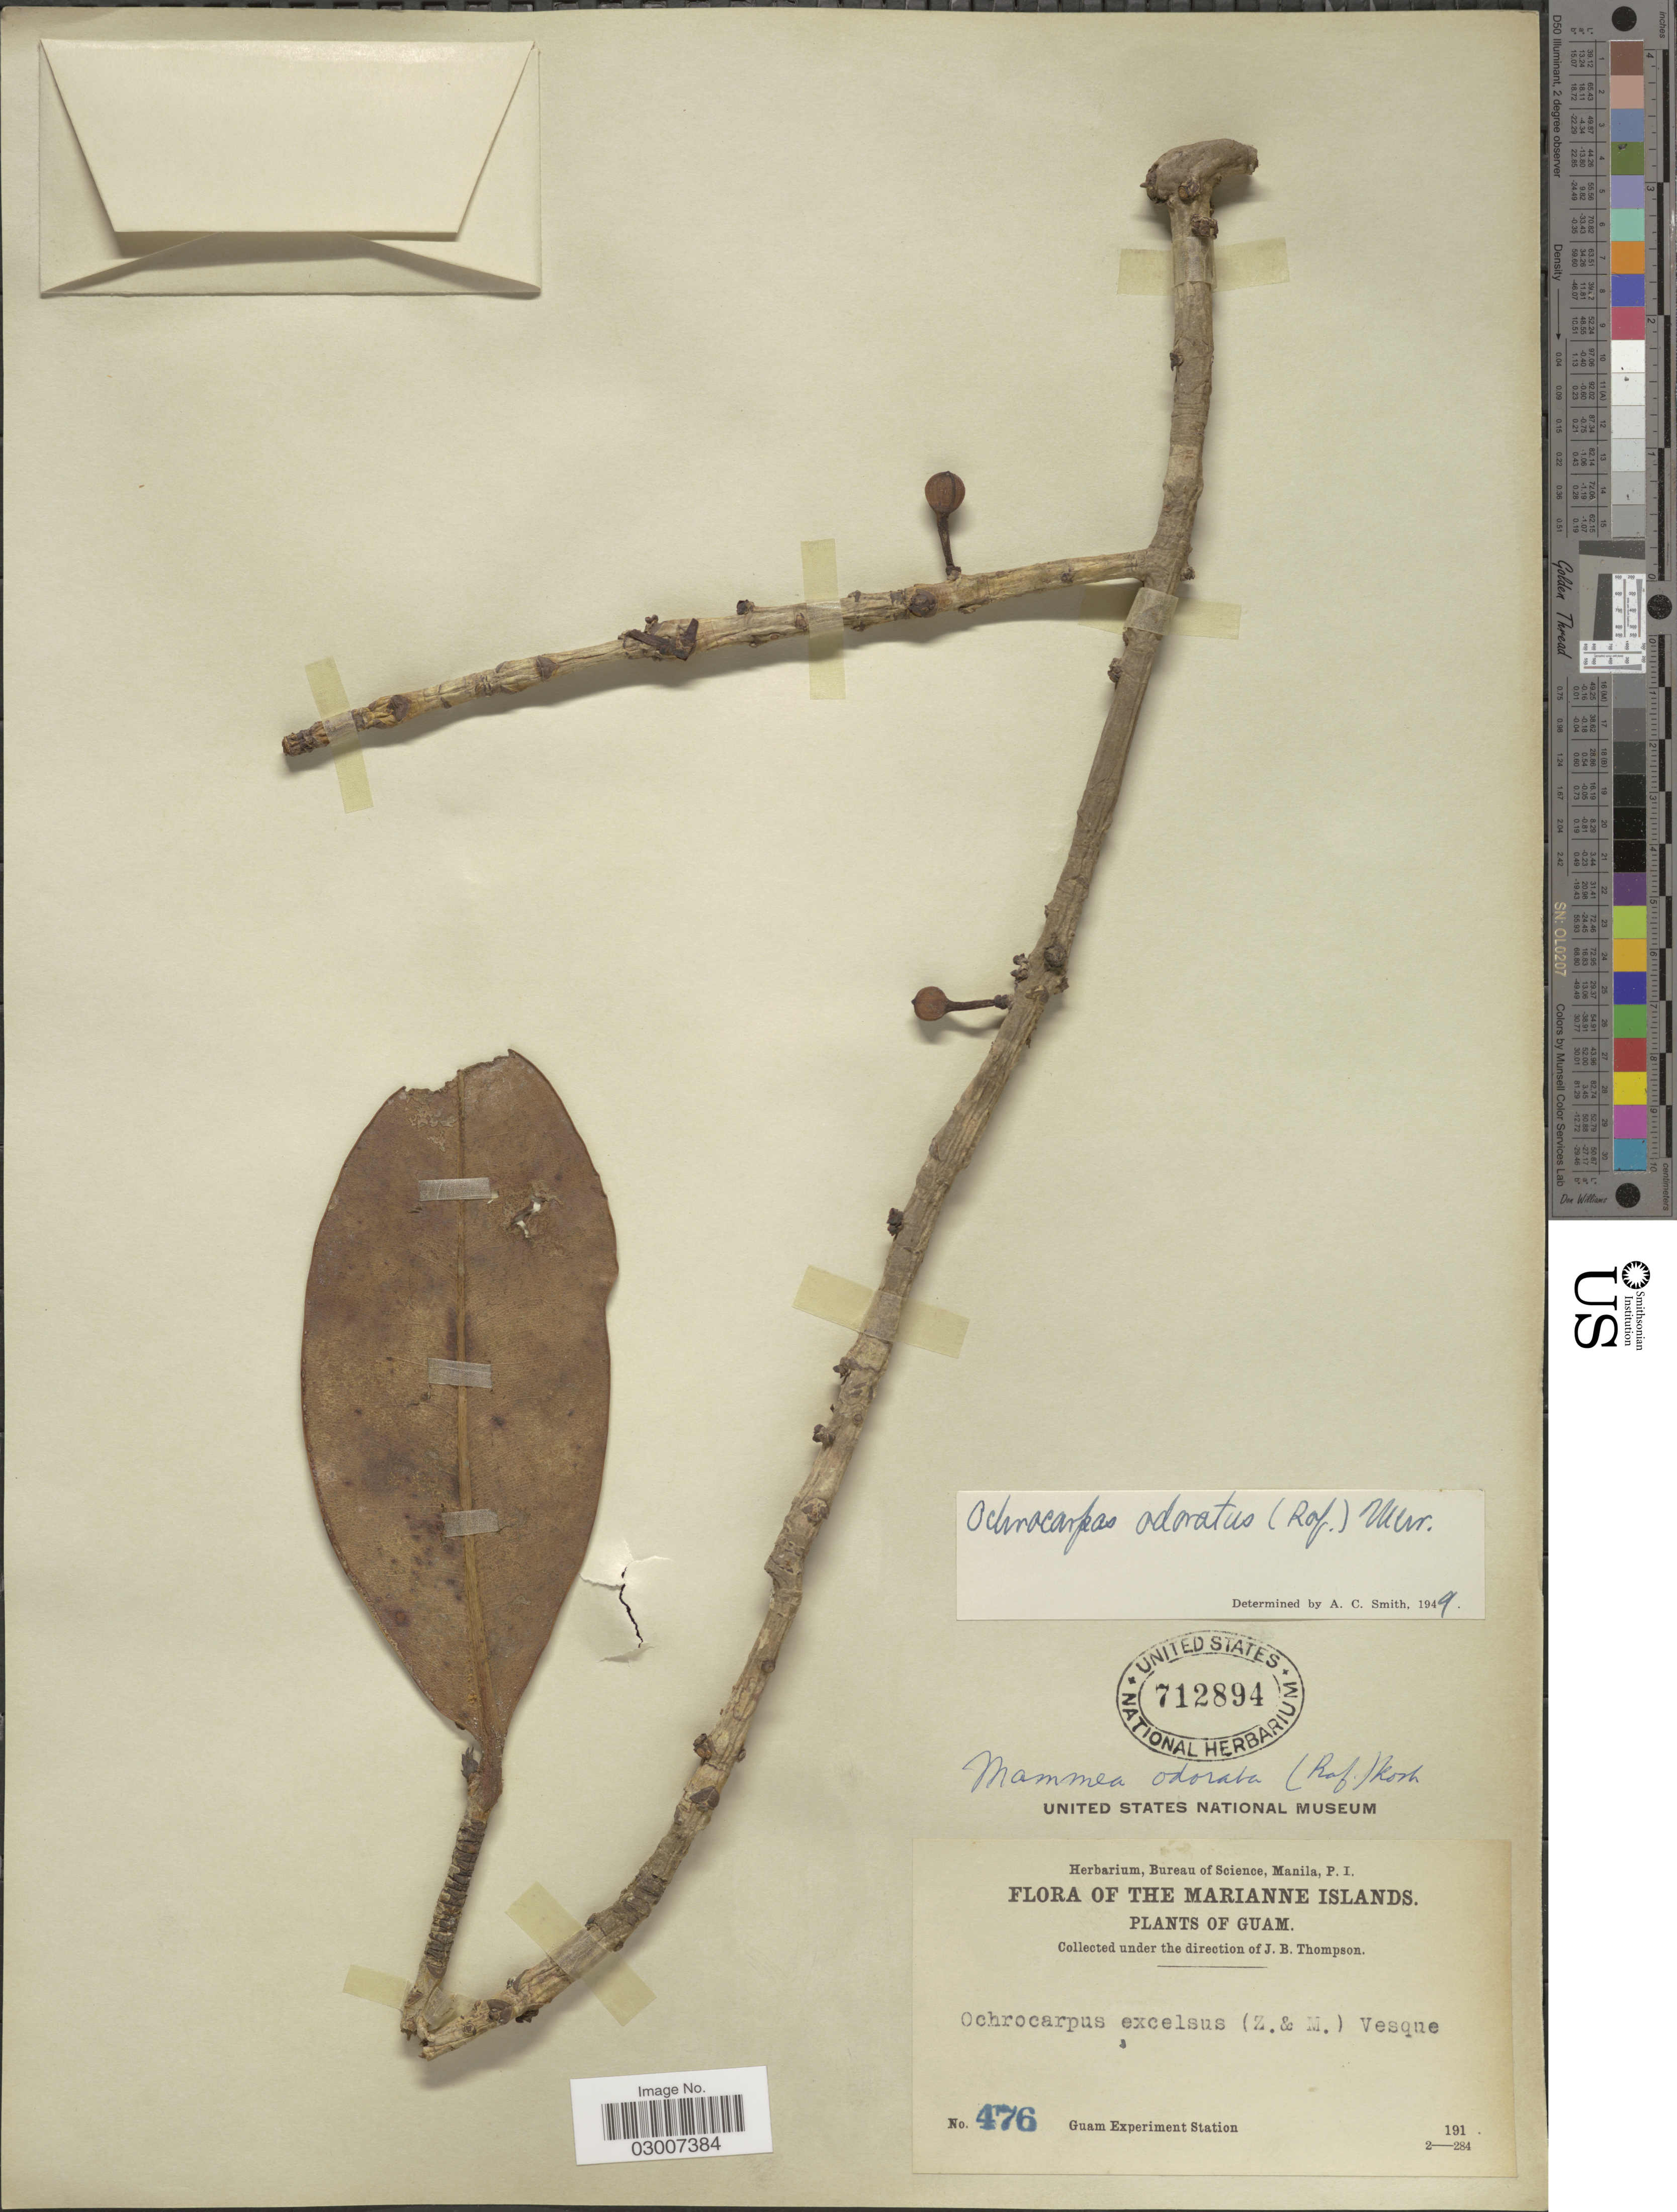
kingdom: Plantae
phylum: Tracheophyta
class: Magnoliopsida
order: Malpighiales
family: Calophyllaceae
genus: Mammea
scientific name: Mammea odorata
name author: (Raf.) Kosterm.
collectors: Guam Exp. Sta.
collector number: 476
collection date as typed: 191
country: Guam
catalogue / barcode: US 712894